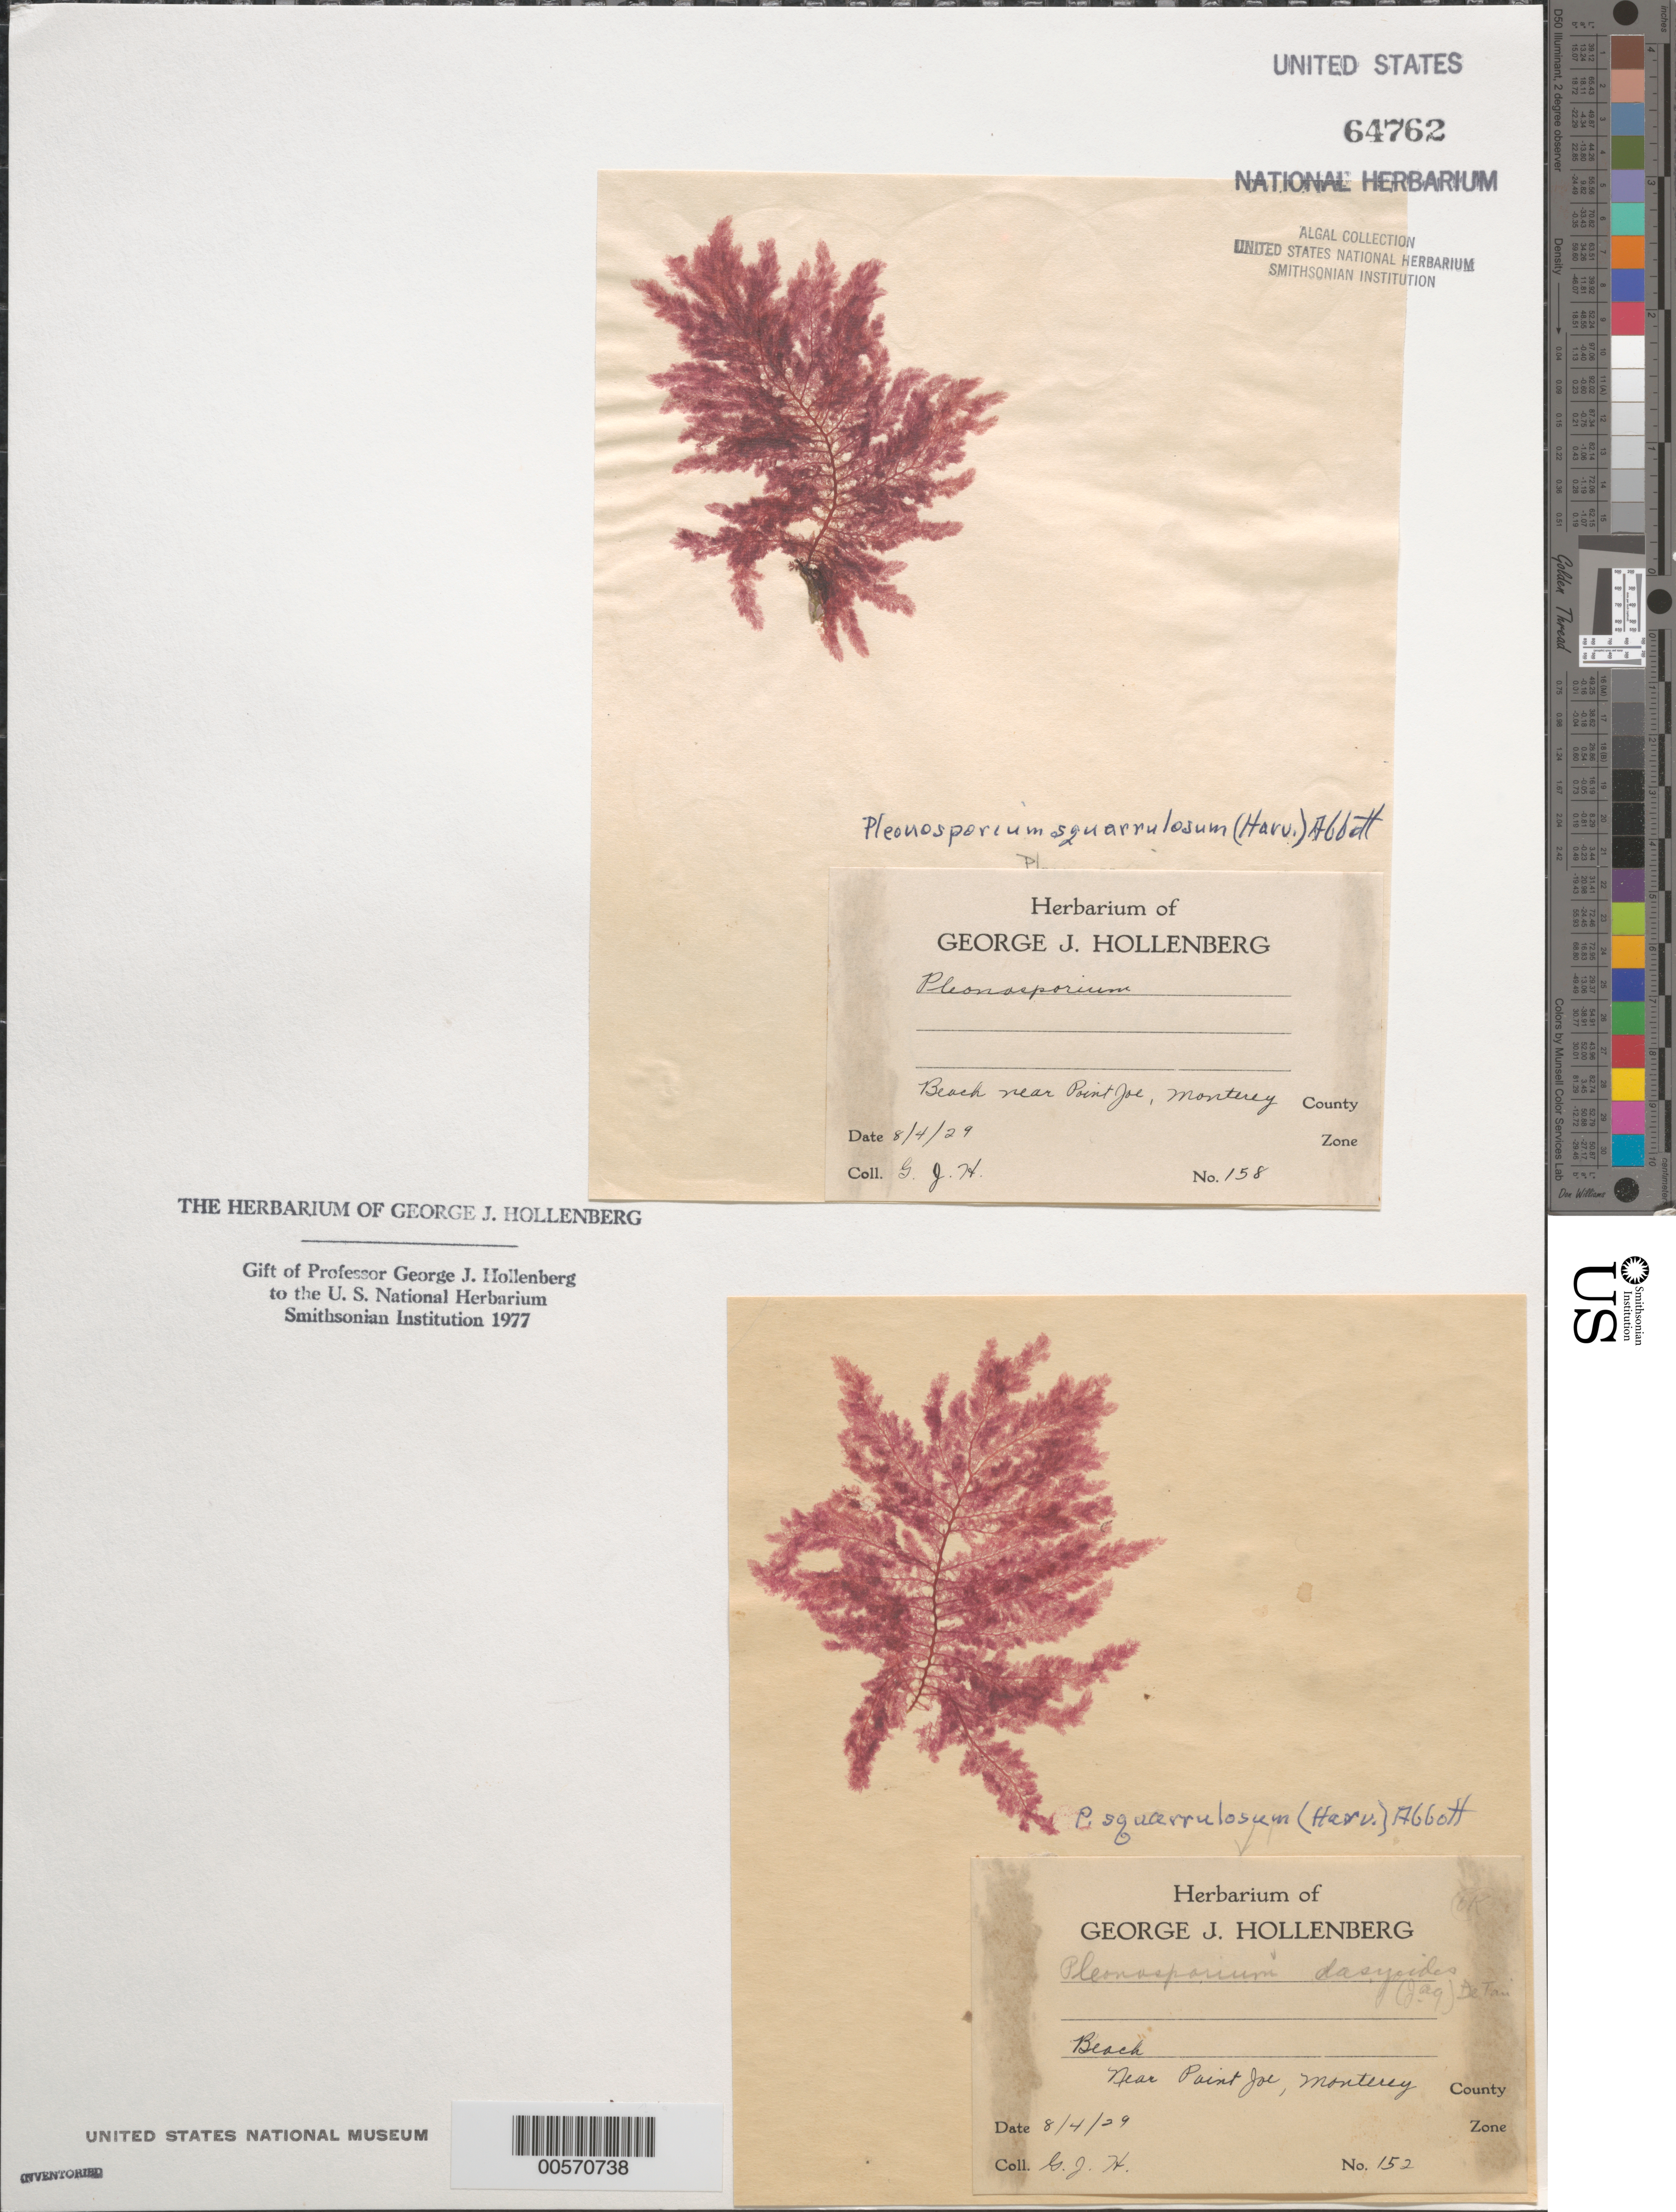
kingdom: Plantae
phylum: Rhodophyta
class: Florideophyceae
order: Ceramiales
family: Wrangeliaceae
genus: Pleonosporium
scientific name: Pleonosporium squarrulosum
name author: (Harv.) I.A. Abbott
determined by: Hollenberg, George J.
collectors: G. Hollenberg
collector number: GJH 152 & GJH 158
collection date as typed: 04 Aug 1929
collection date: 1929-08-04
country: United States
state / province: California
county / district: Monterey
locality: Near Point Joe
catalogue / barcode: US 64762